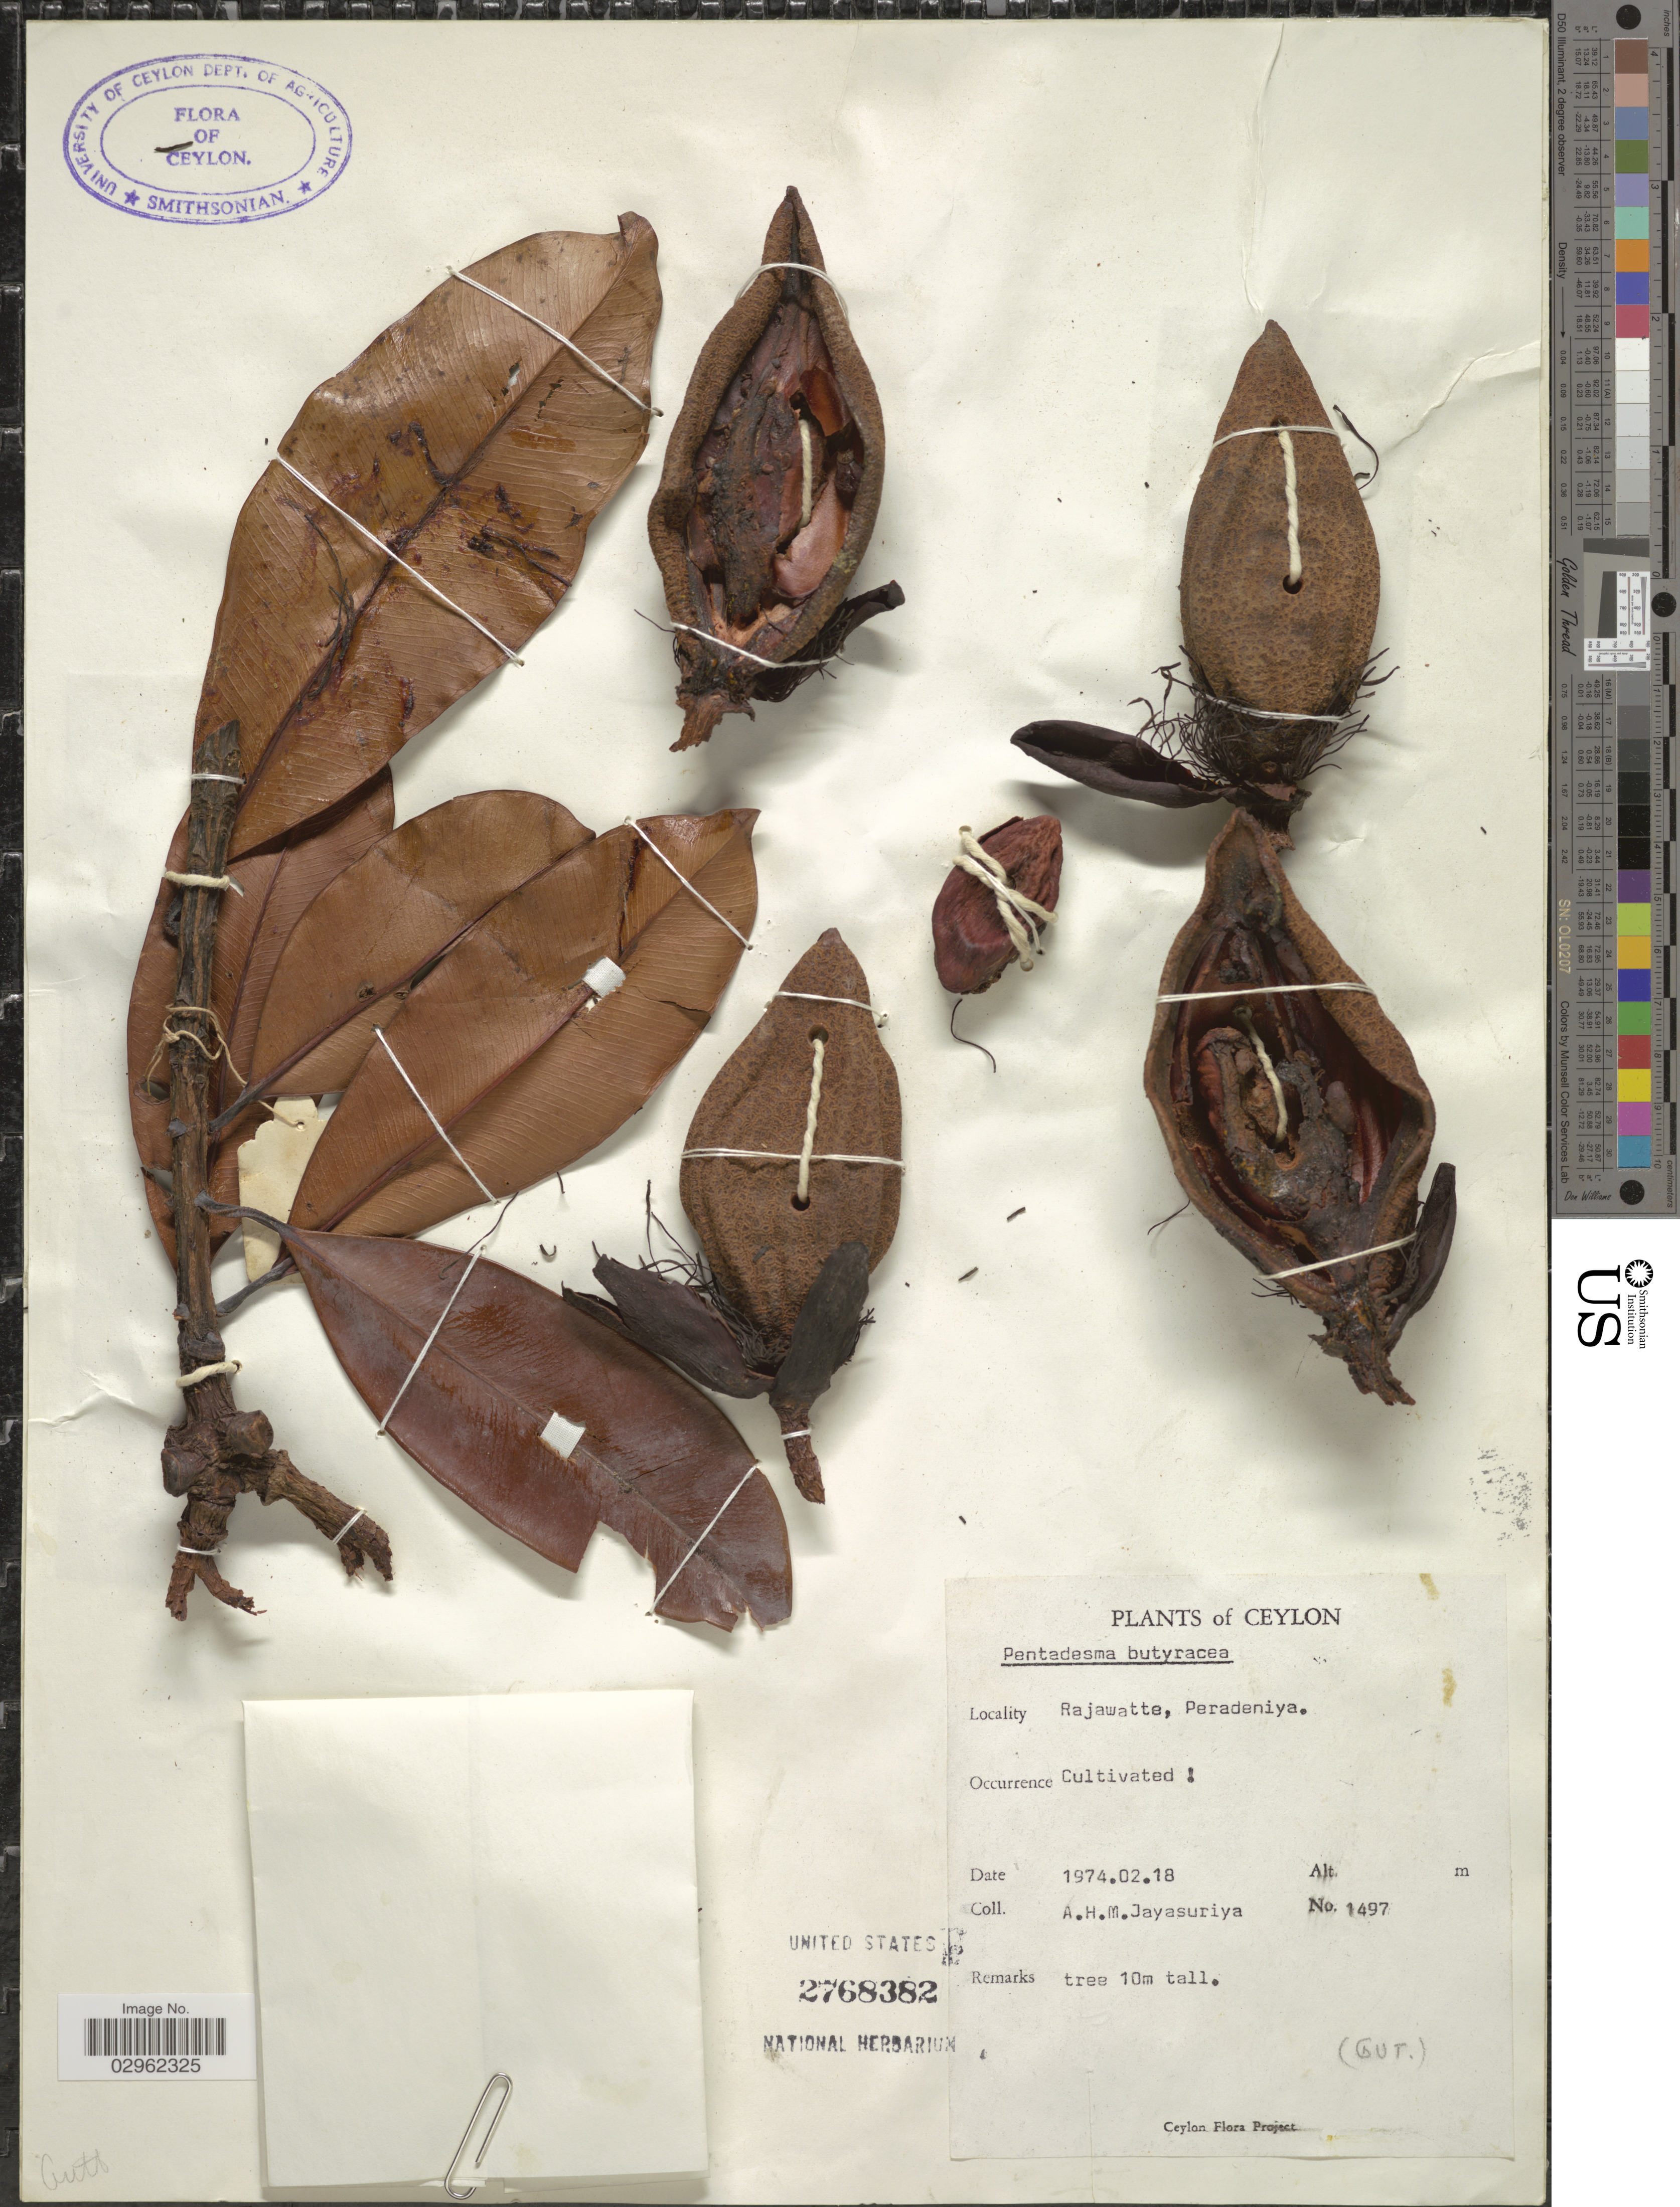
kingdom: Plantae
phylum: Tracheophyta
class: Magnoliopsida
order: Malpighiales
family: Clusiaceae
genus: Pentadesma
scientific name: Pentadesma butyracea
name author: Sabine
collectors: A. H. Jayasuriya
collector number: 1497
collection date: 1974-02-18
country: Sri Lanka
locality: Ceylon. Rajawatte, Peradeniya.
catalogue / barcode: US 2768382